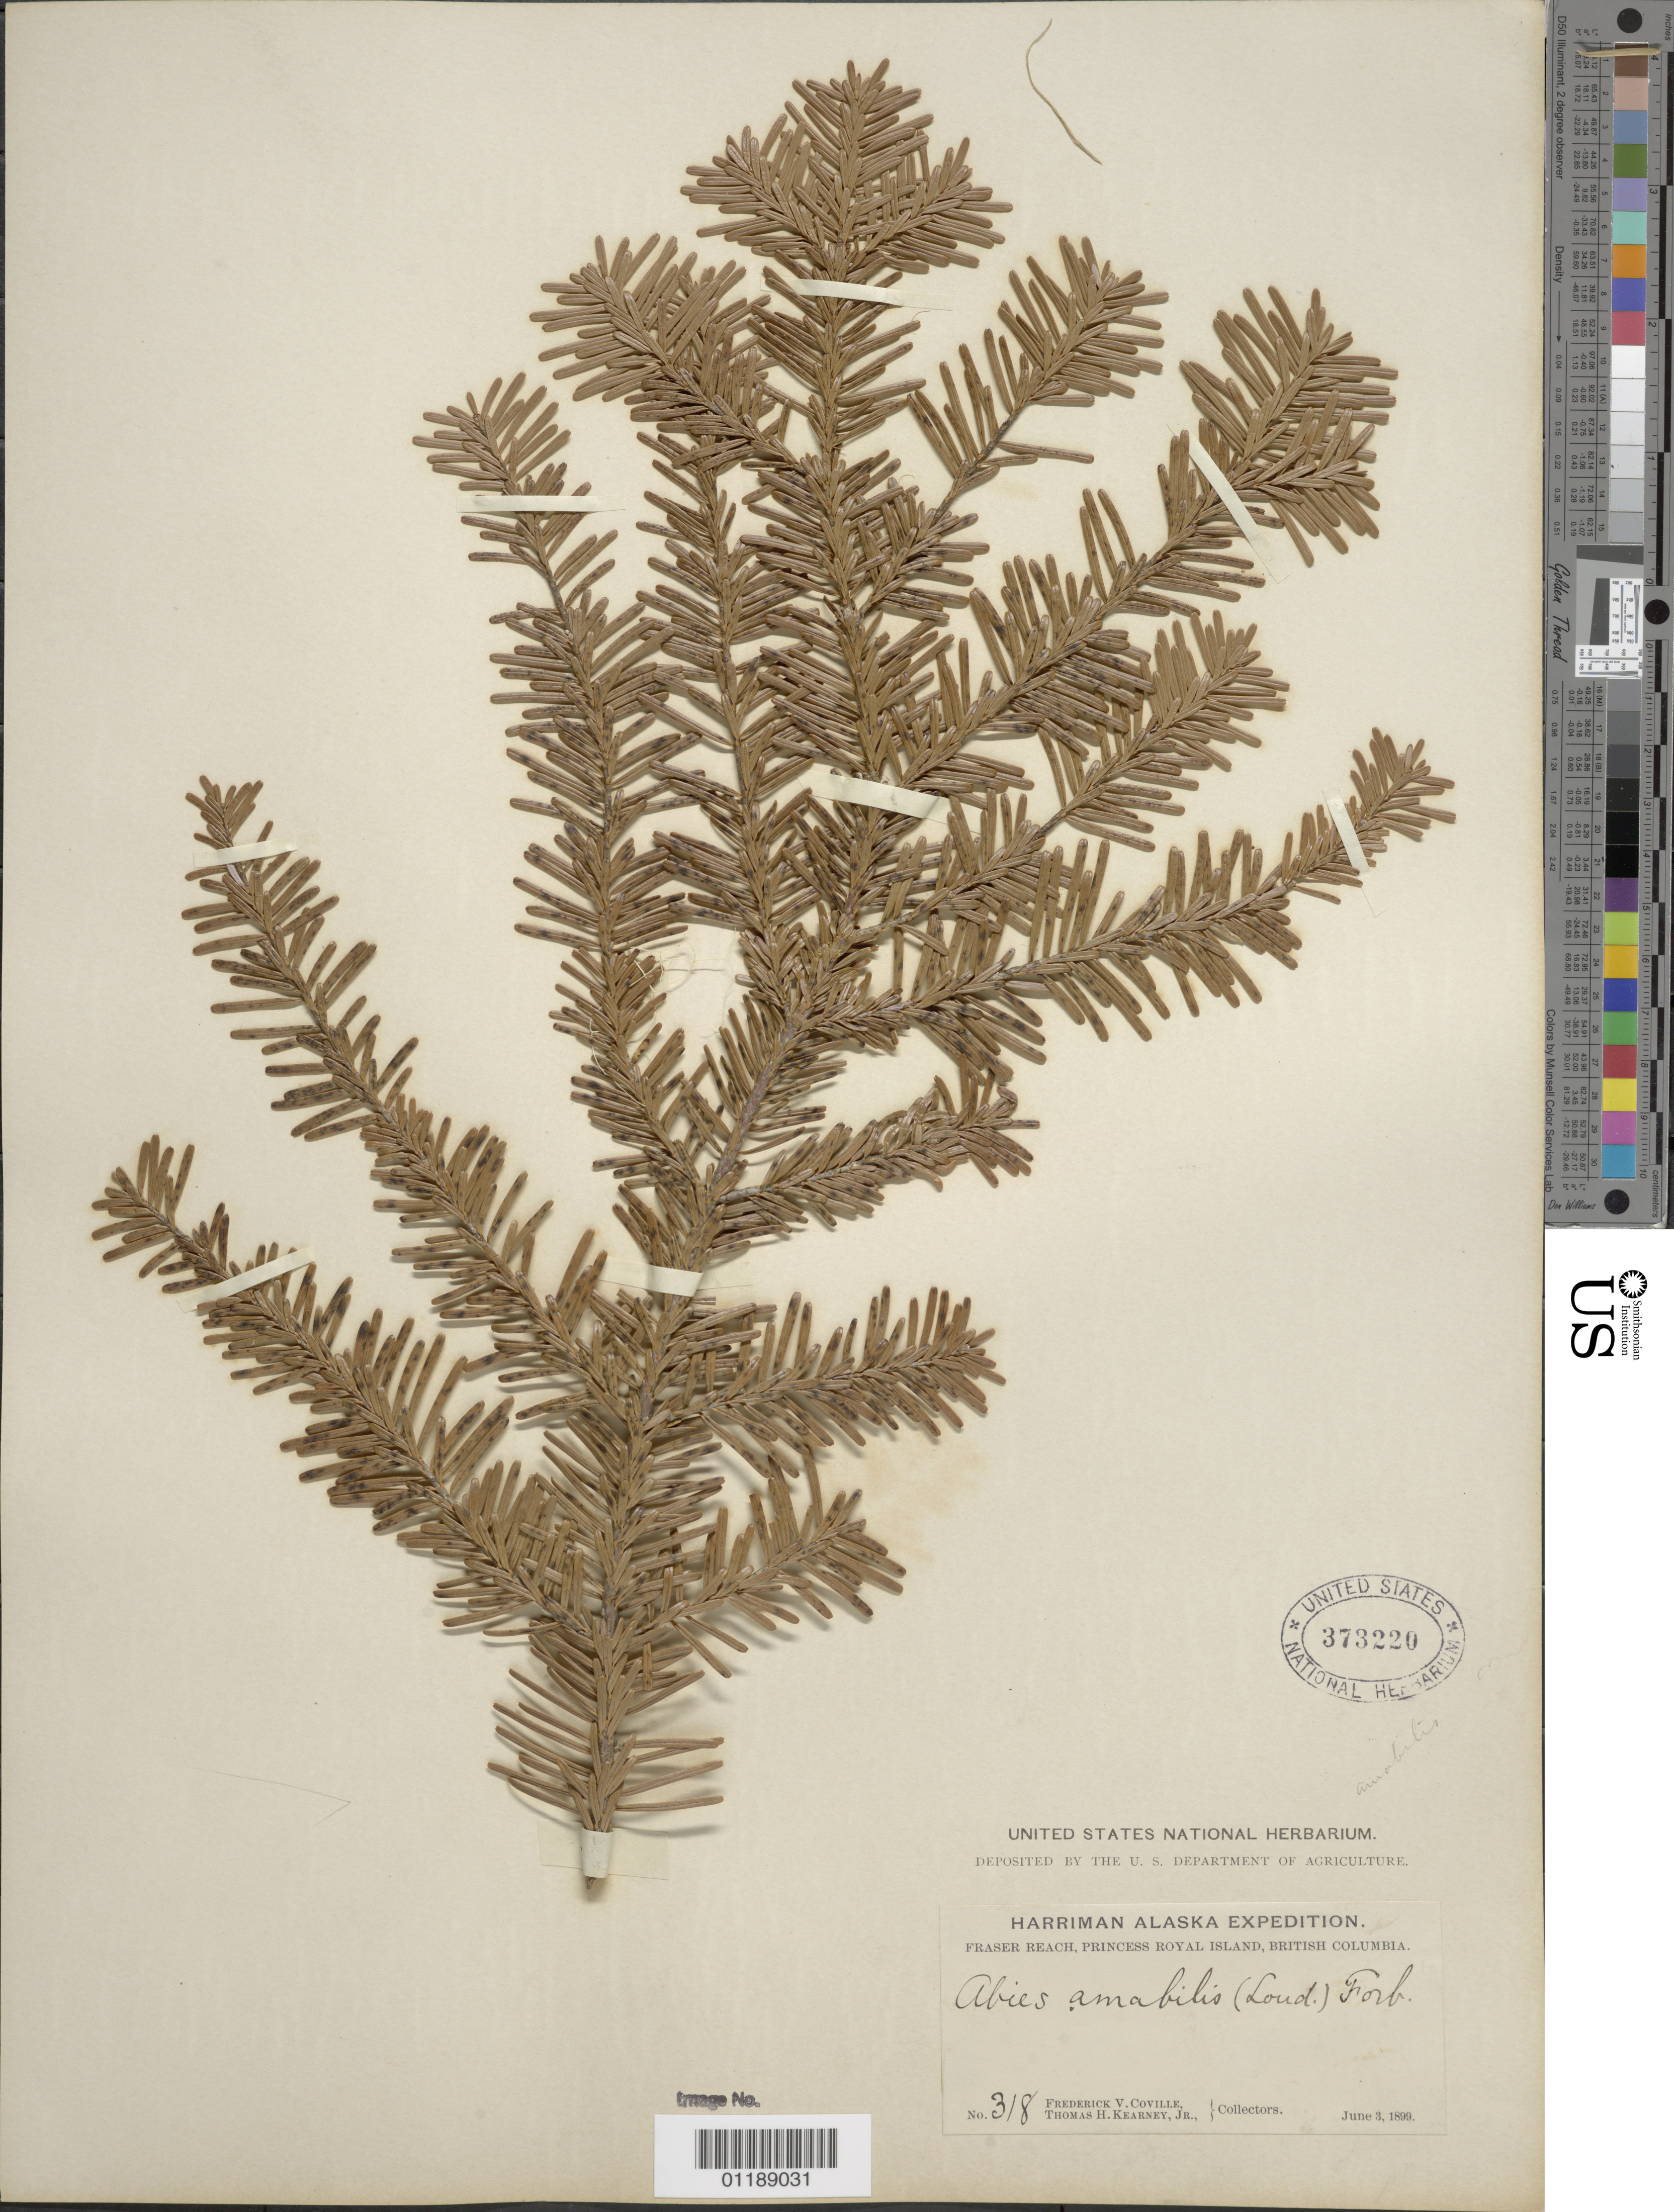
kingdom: Plantae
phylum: Tracheophyta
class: Pinopsida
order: Pinales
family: Pinaceae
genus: Abies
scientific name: Abies amabilis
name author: Douglas ex J. Forbes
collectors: F. V. Coville & T. H. Kearney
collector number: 318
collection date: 1899-06-03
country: Canada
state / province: British Columbia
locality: Fraser Reach, Princess Royal Island.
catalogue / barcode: US 373220